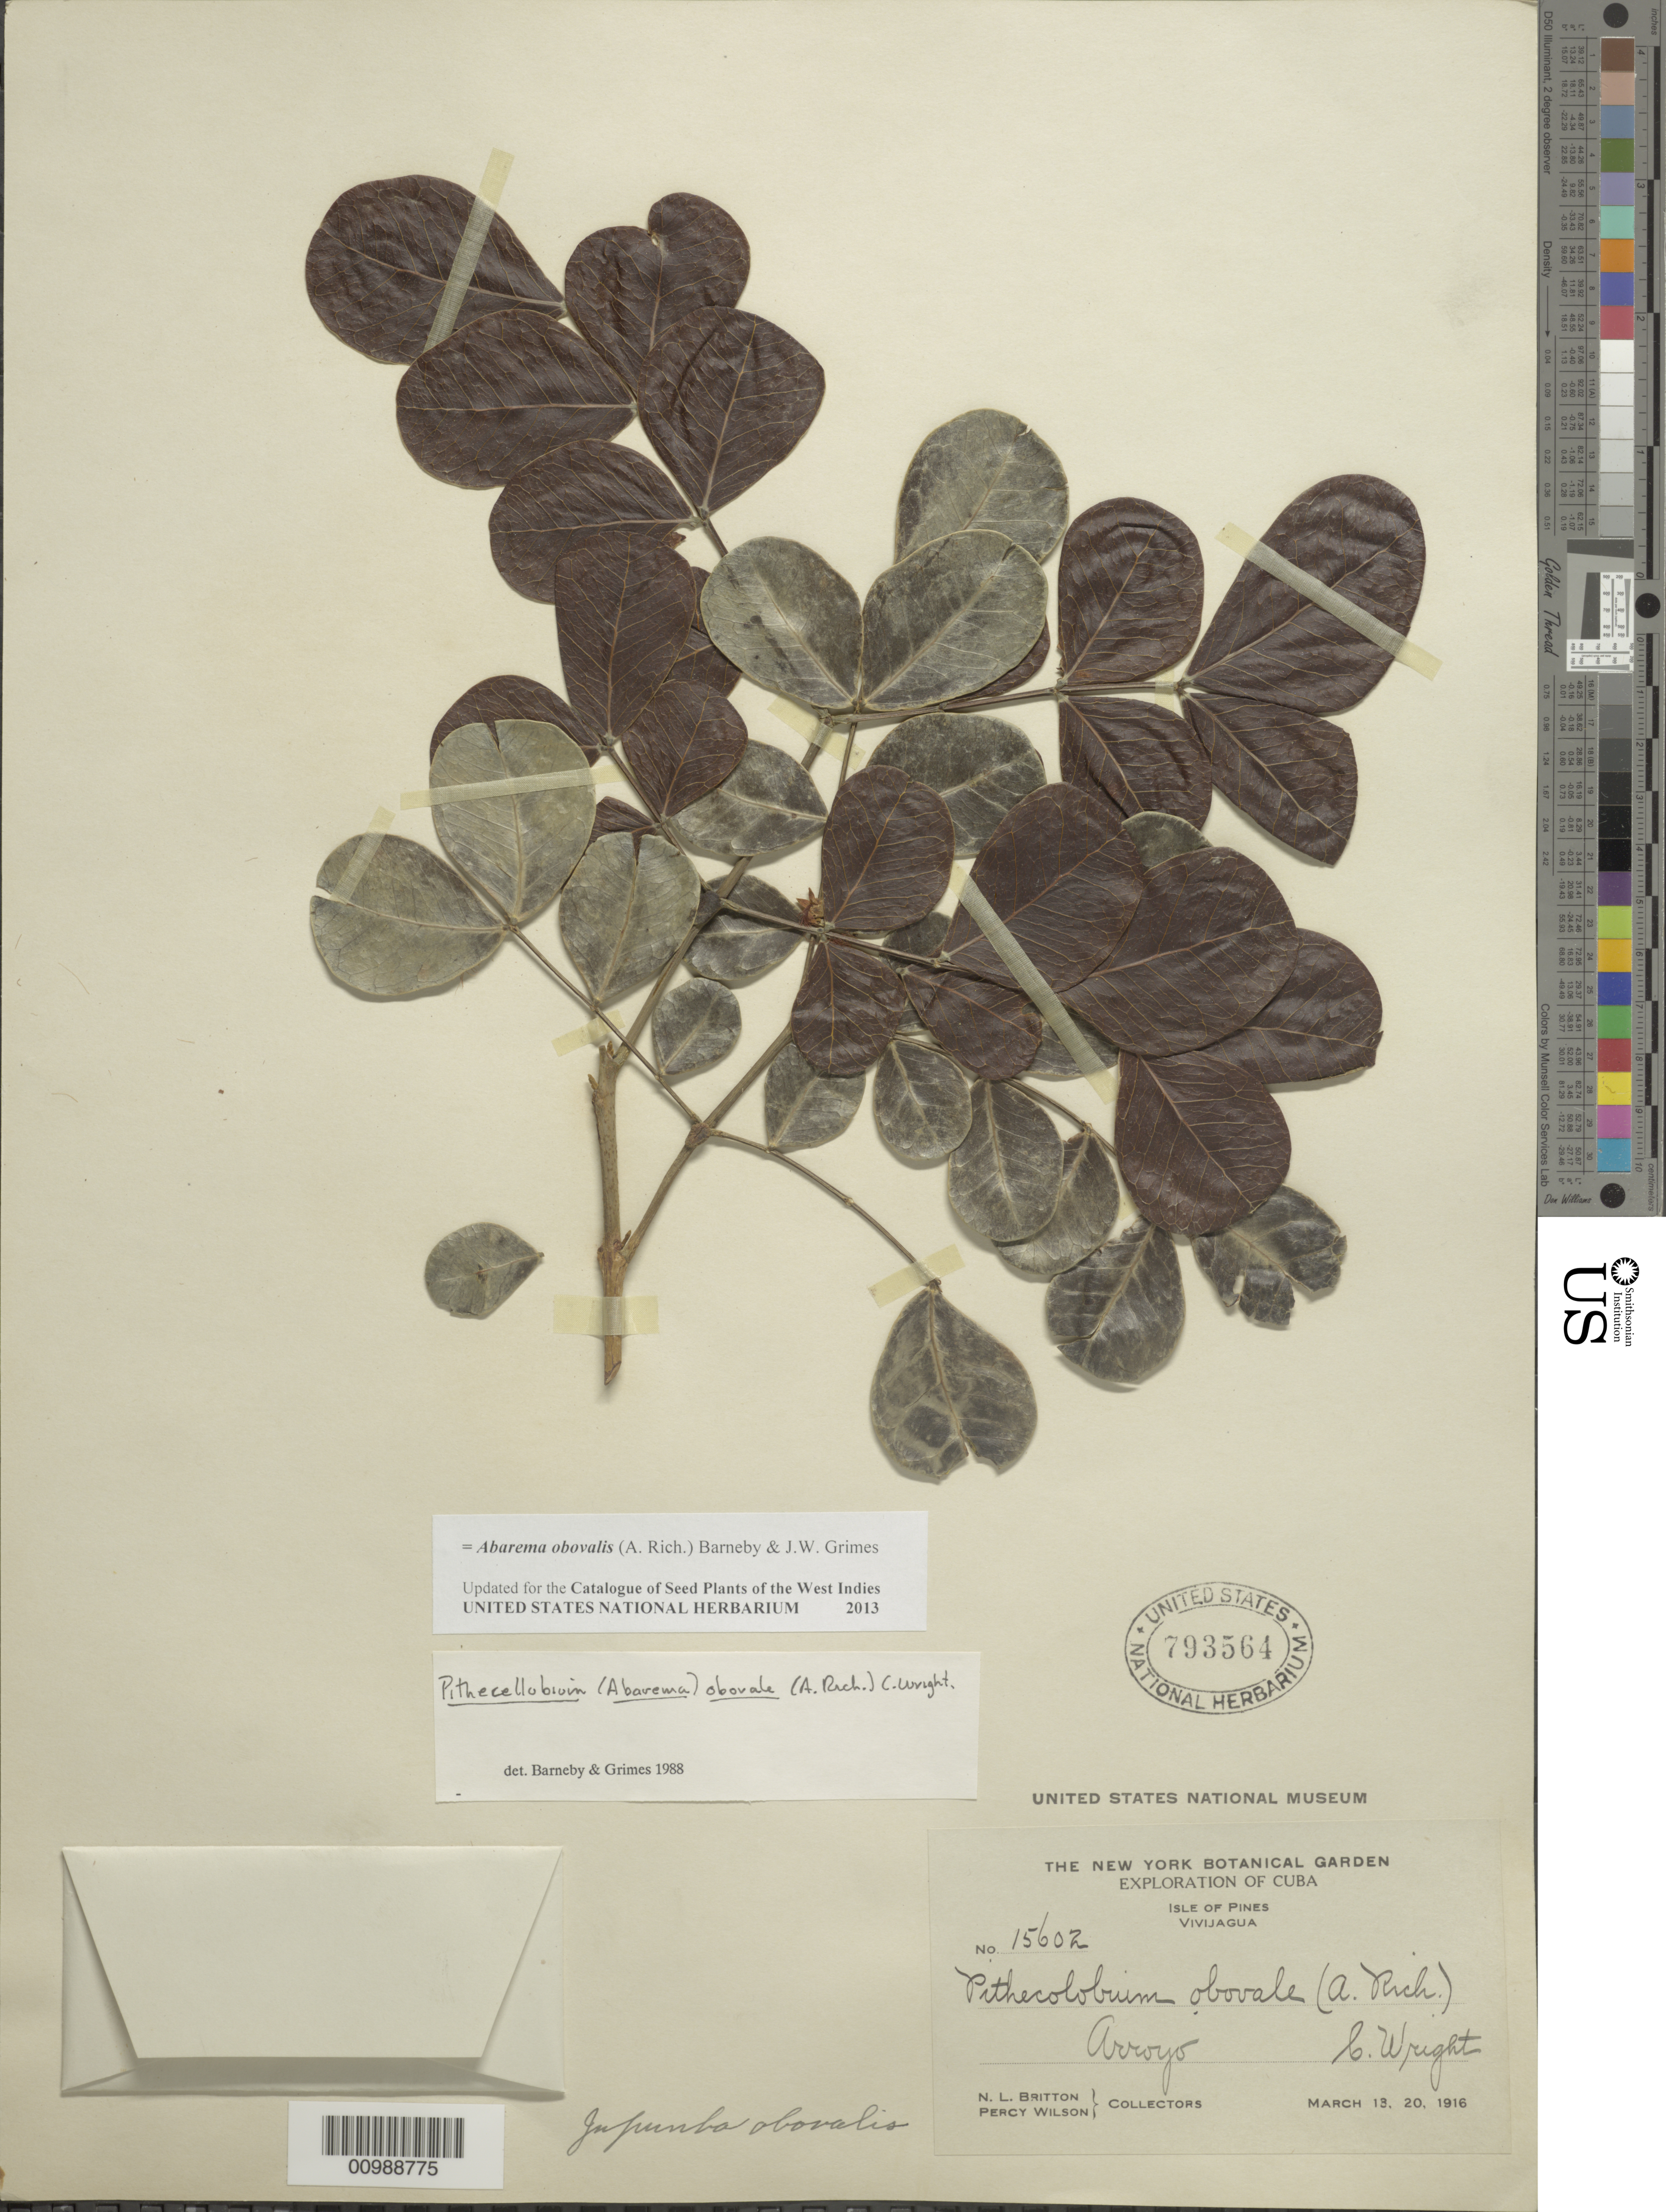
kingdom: Plantae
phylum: Tracheophyta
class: Magnoliopsida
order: Fabales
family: Fabaceae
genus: Jupunba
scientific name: Jupunba obovalis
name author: (A. Rich.) Britton & Rose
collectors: N. Britton & P. Wilson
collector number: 15602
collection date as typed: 18 Mar 1916 and20 Mar 1916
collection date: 1916-03-18,1916-03-20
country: Cuba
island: Isla de la Juventud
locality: Vivijagua; Arroyo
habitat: Arroyo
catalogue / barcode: US 793564